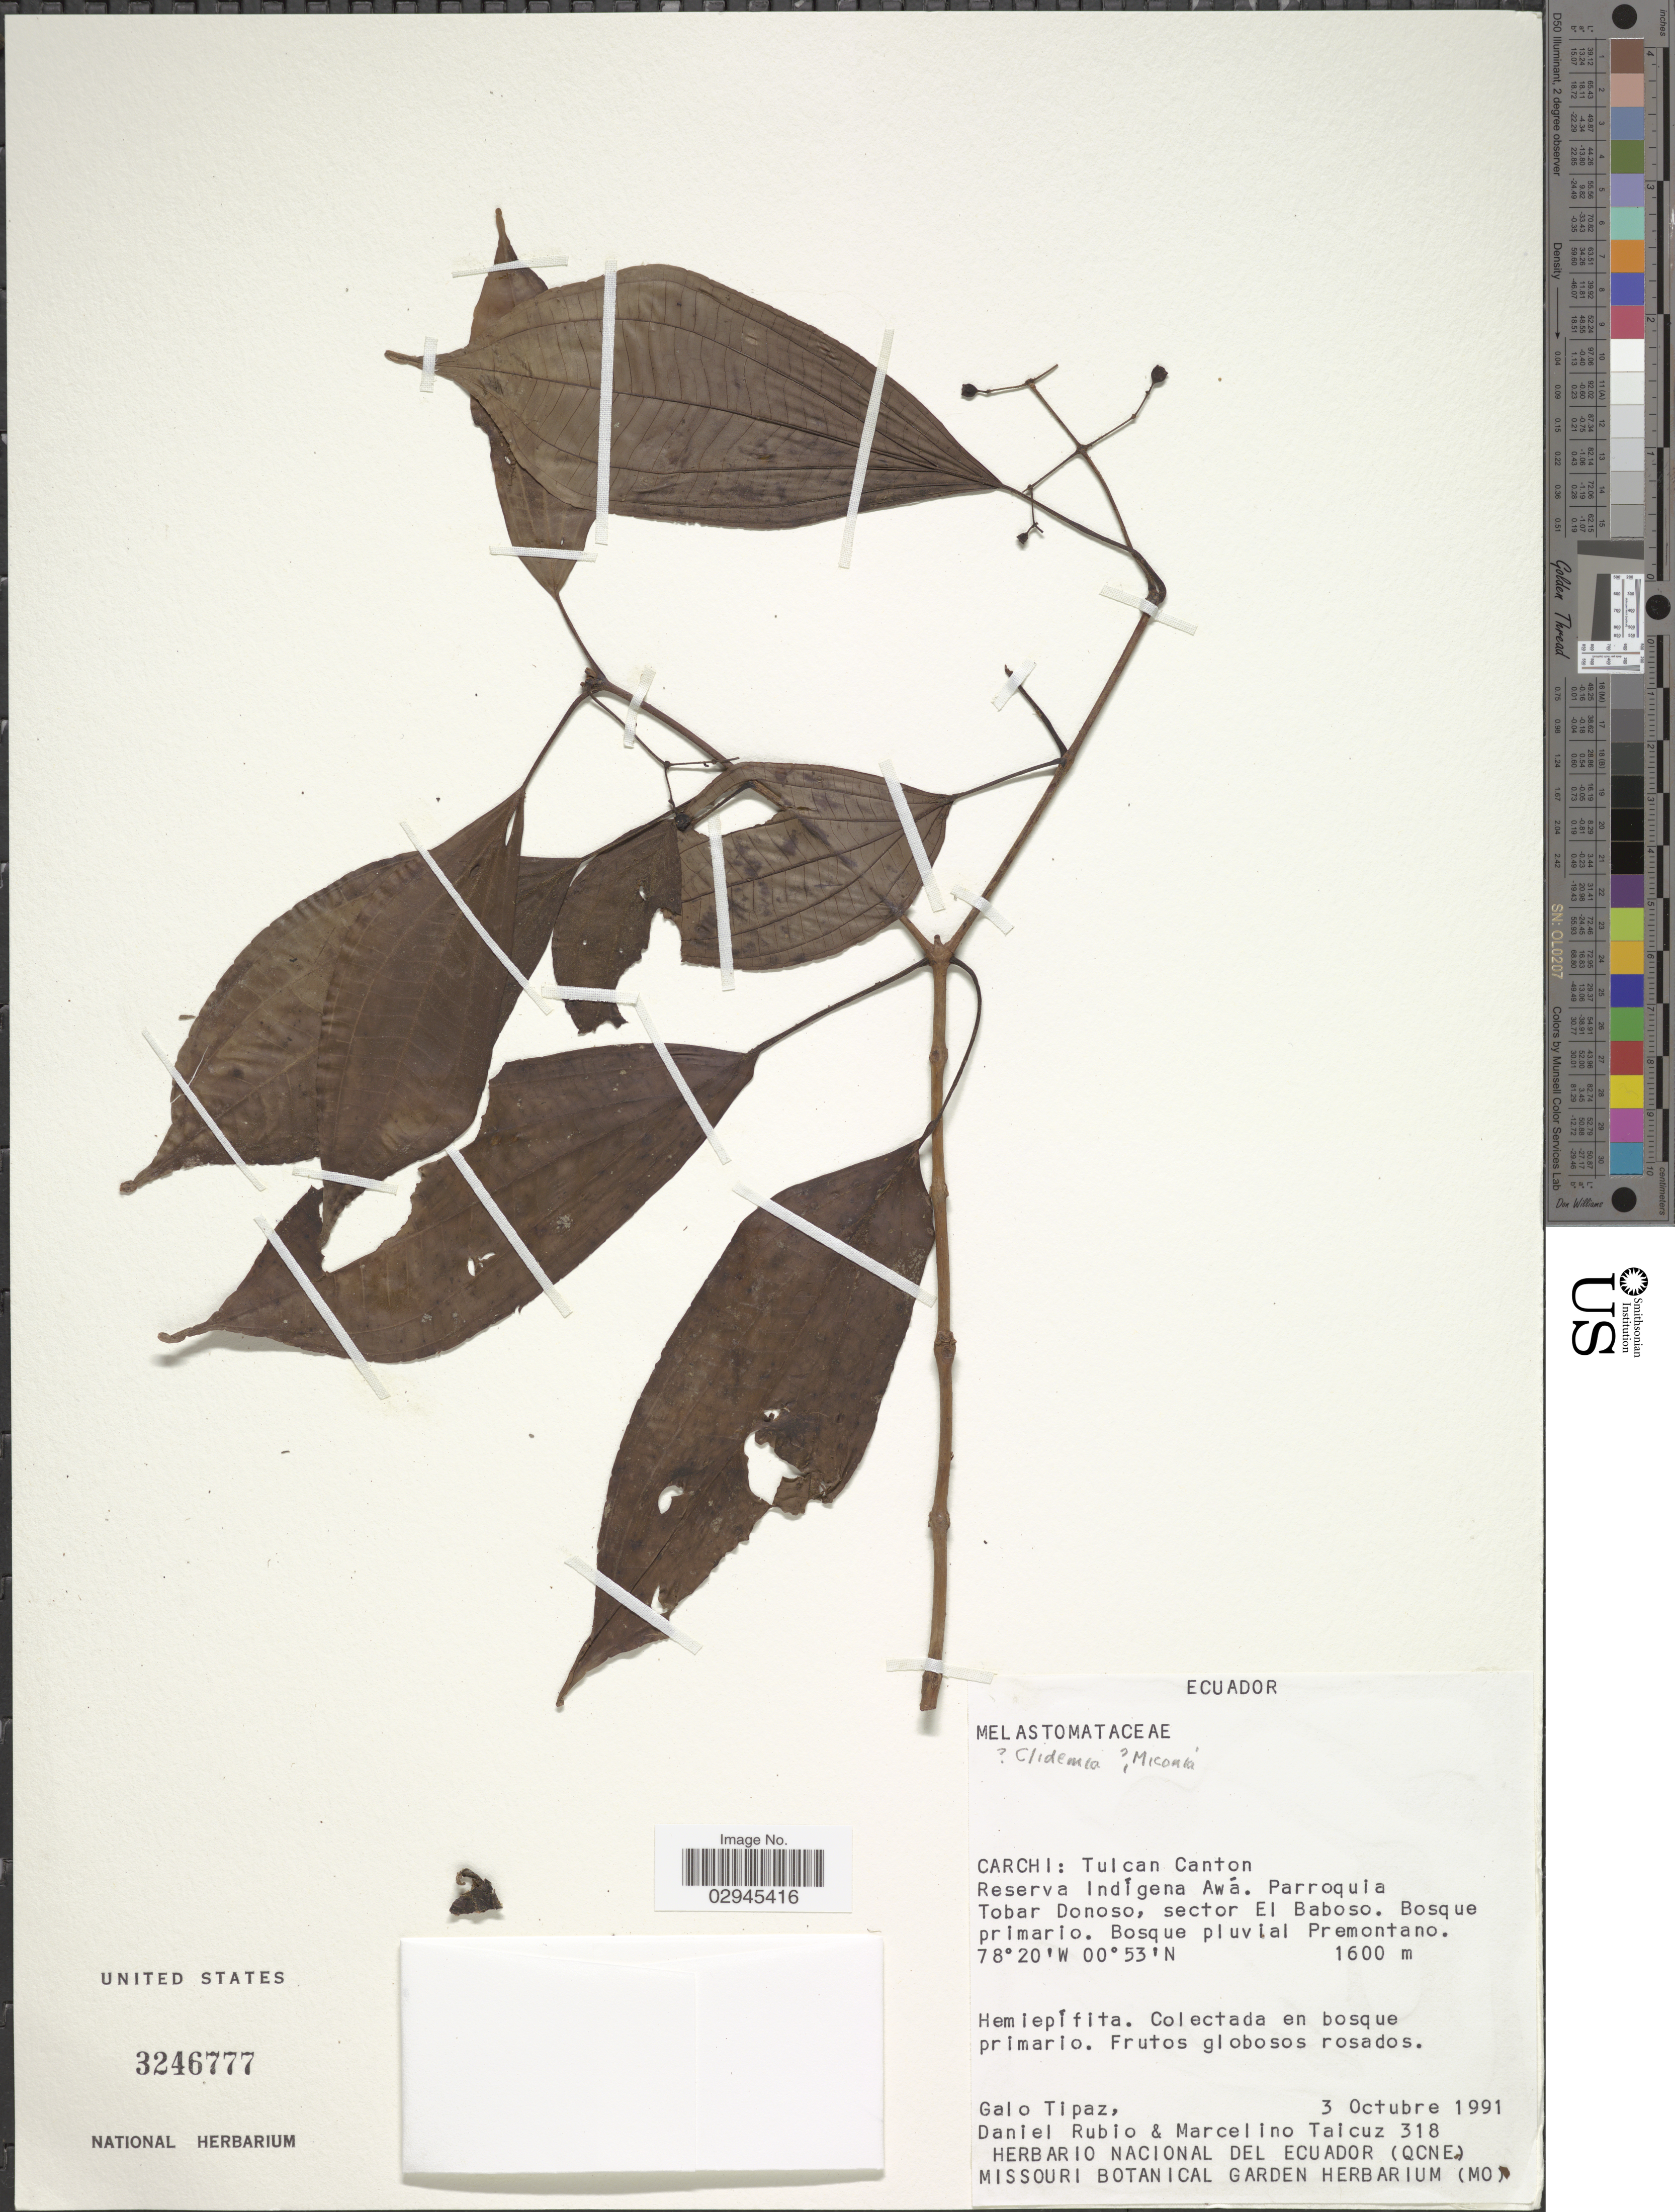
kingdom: Plantae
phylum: Tracheophyta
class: Magnoliopsida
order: Myrtales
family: Melastomataceae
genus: Miconia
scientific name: Miconia sp.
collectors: G. Tipaz, D. Rubio & M. Taicuz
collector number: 318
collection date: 1991-10-03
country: Ecuador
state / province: Carchi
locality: Tulcan Canton. Reserva Indígena Awá. Parroquia Tobar Donoso, sector El Baboso. Bosque pluvial Premontano.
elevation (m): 1600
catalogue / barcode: US 3246777